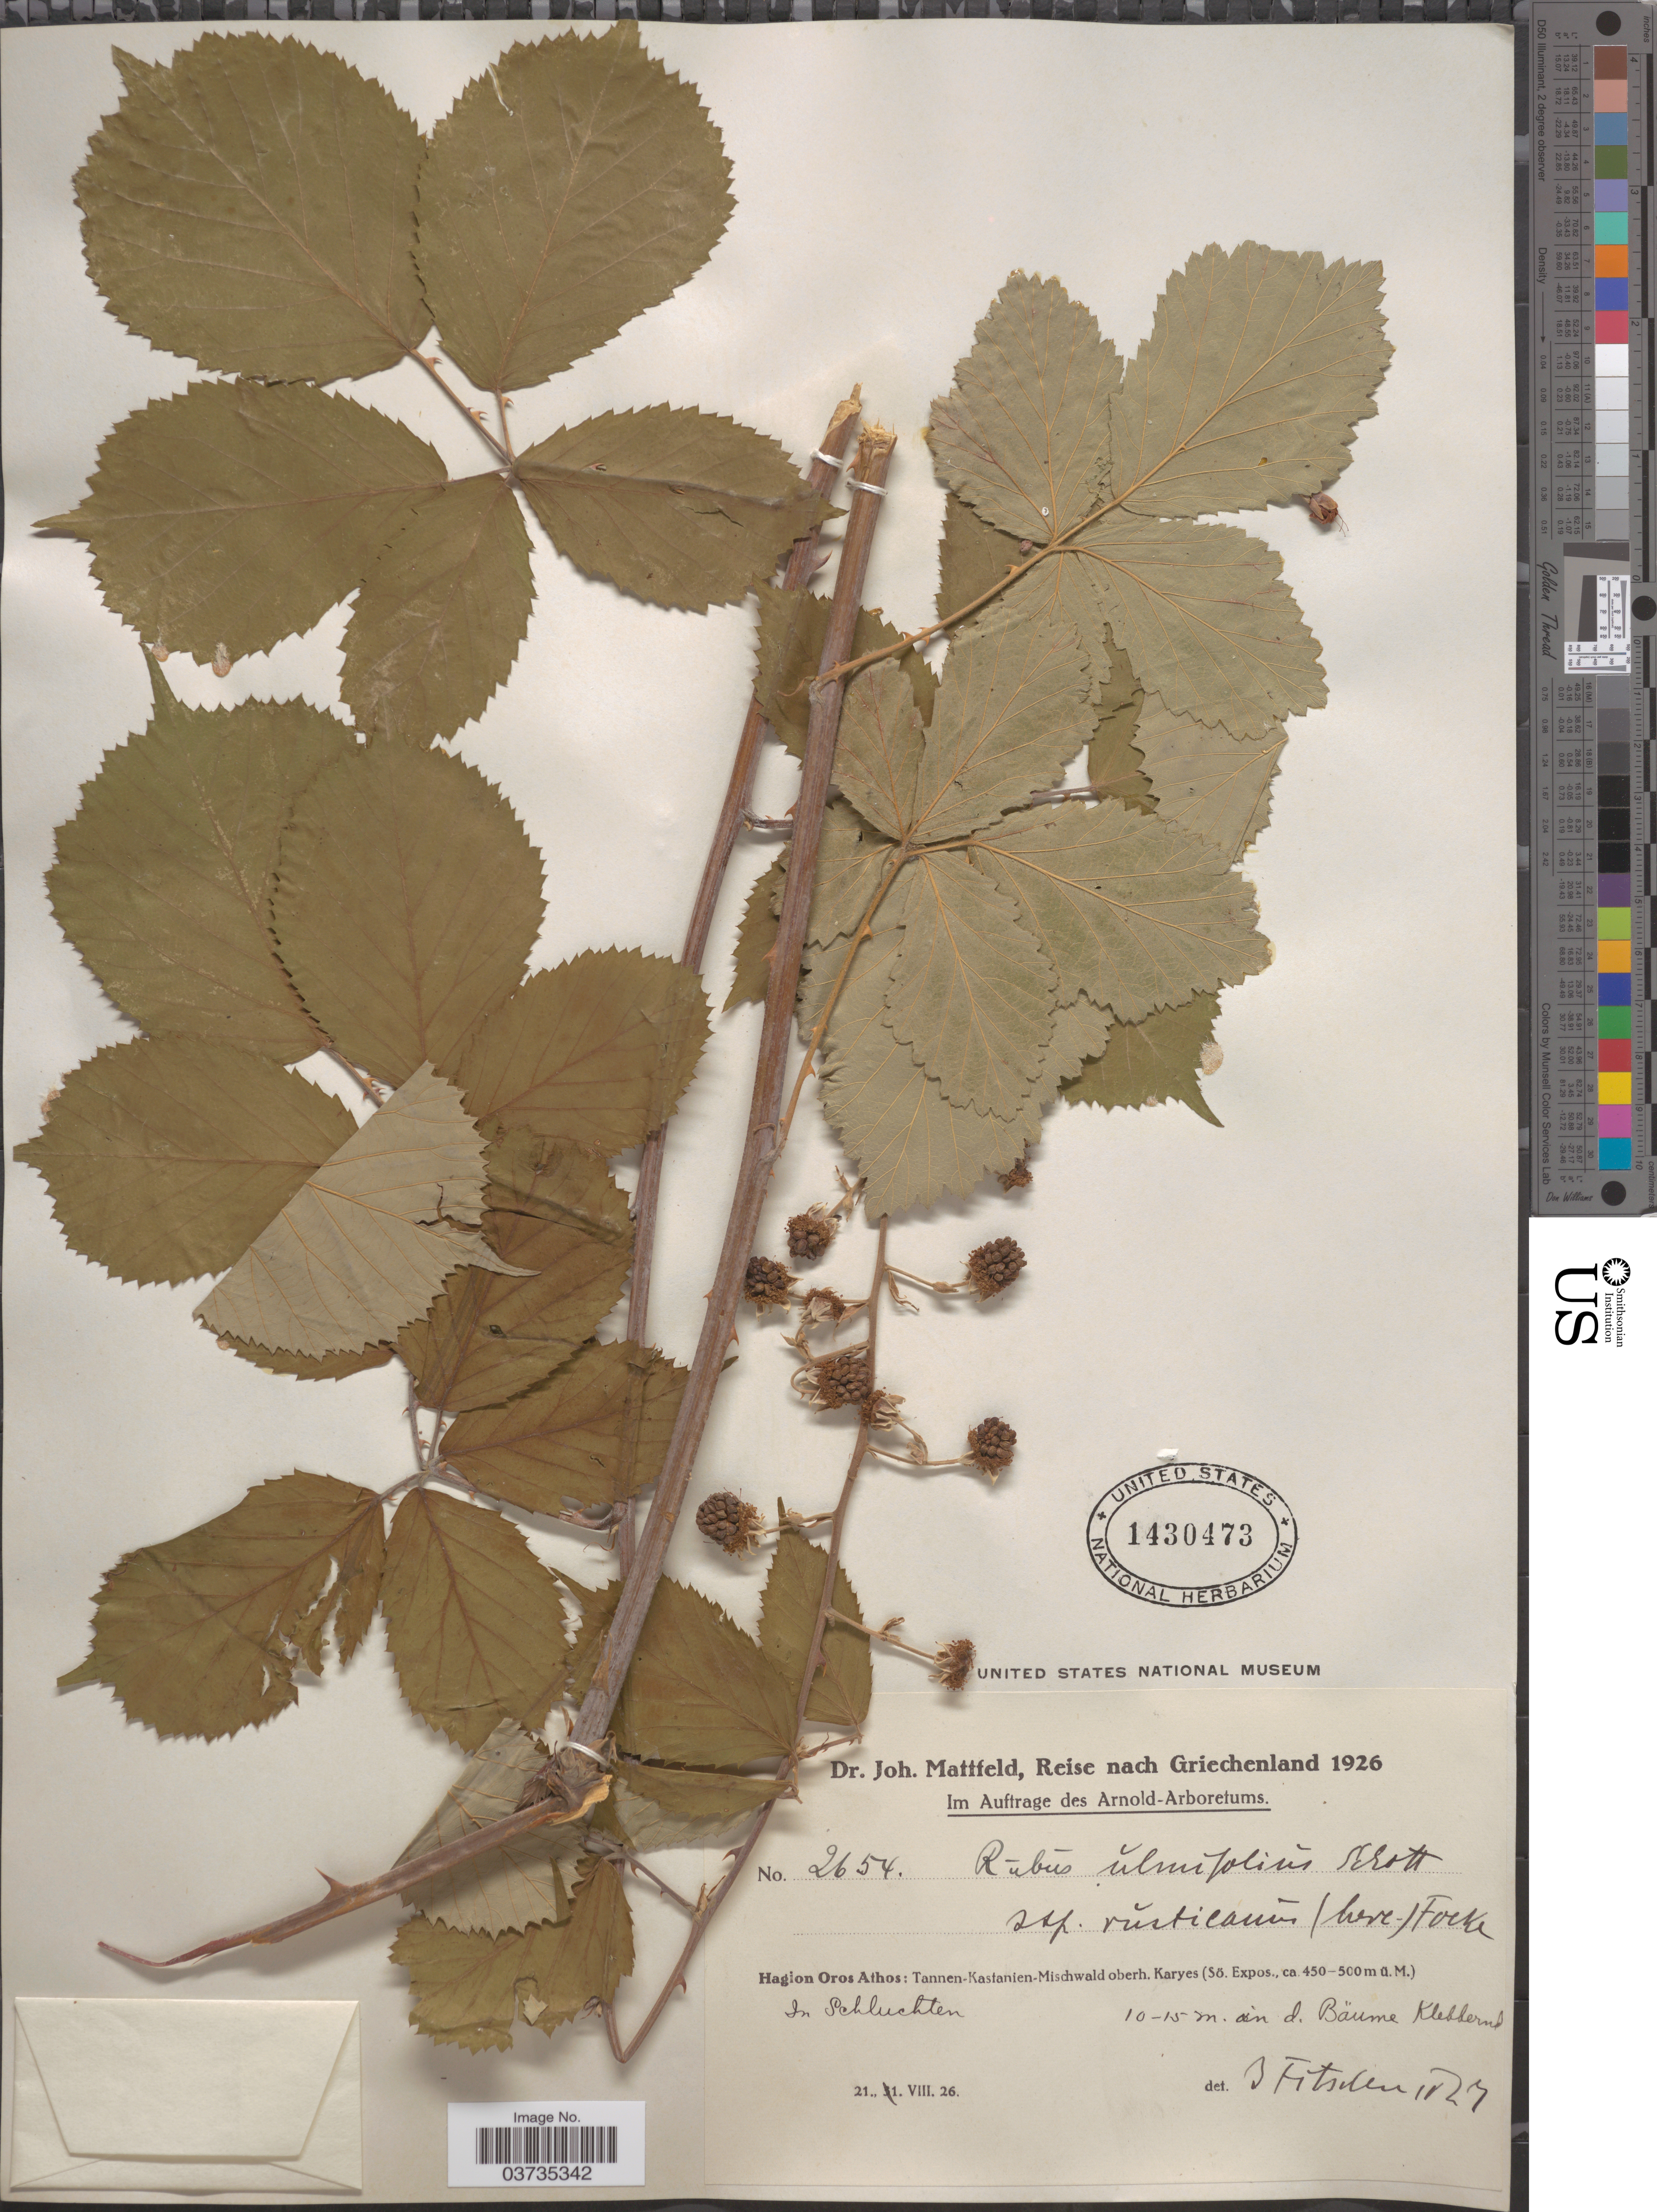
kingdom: Plantae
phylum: Tracheophyta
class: Magnoliopsida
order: Rosales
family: Rosaceae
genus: Rubus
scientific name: Rubus ulmifolius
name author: Schott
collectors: J. Mattfeld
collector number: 2654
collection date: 1926-08-21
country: Greece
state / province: Mount Athoa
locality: Griechenland. Hagion Oros Athos: Tannen-Kastanien-Mischwald oberh. Karyes. In Schluchten.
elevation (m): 450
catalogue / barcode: US 1430473